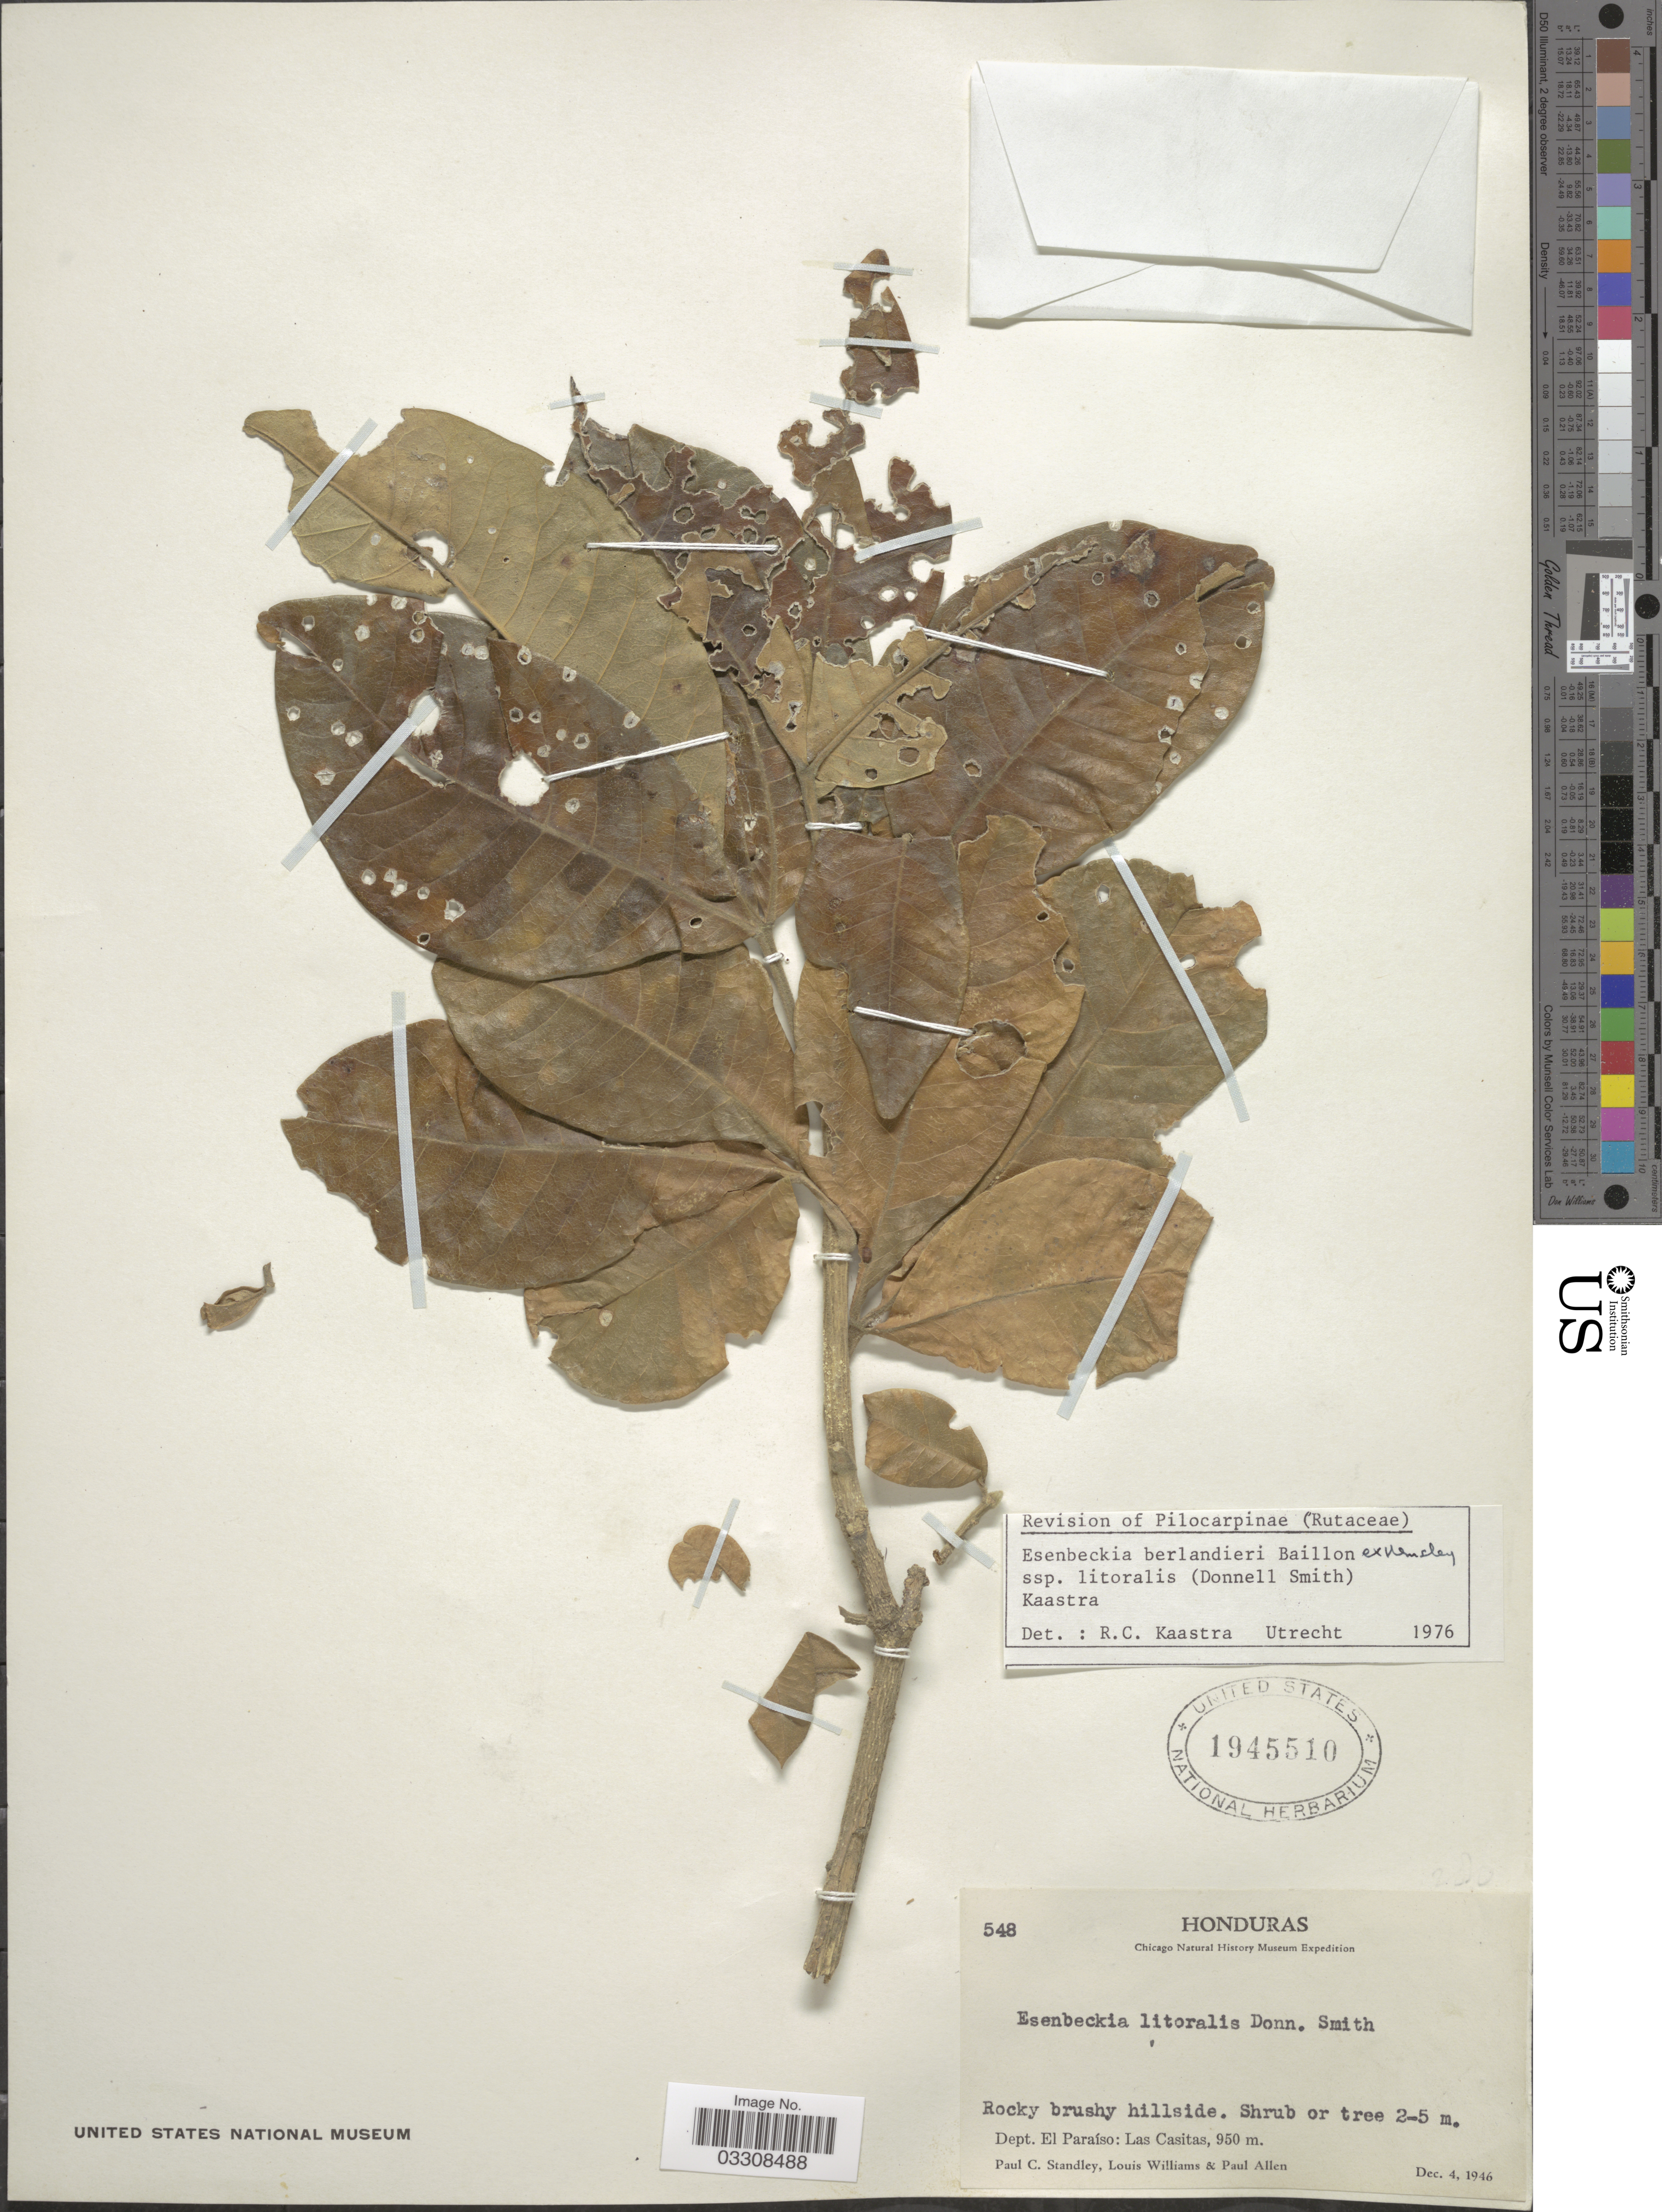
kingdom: Plantae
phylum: Tracheophyta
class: Magnoliopsida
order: Sapindales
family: Rutaceae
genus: Esenbeckia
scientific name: Esenbeckia berlandieri subsp. litoralis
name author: (Donn. Sm.) Kaastra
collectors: P. C. Standley, L. Williams & P. H. Allen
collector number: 548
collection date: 1946-12-04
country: Honduras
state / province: El Paraíso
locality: Dept. El Paraíso: Las Casitas.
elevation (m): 950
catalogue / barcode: US 1945510